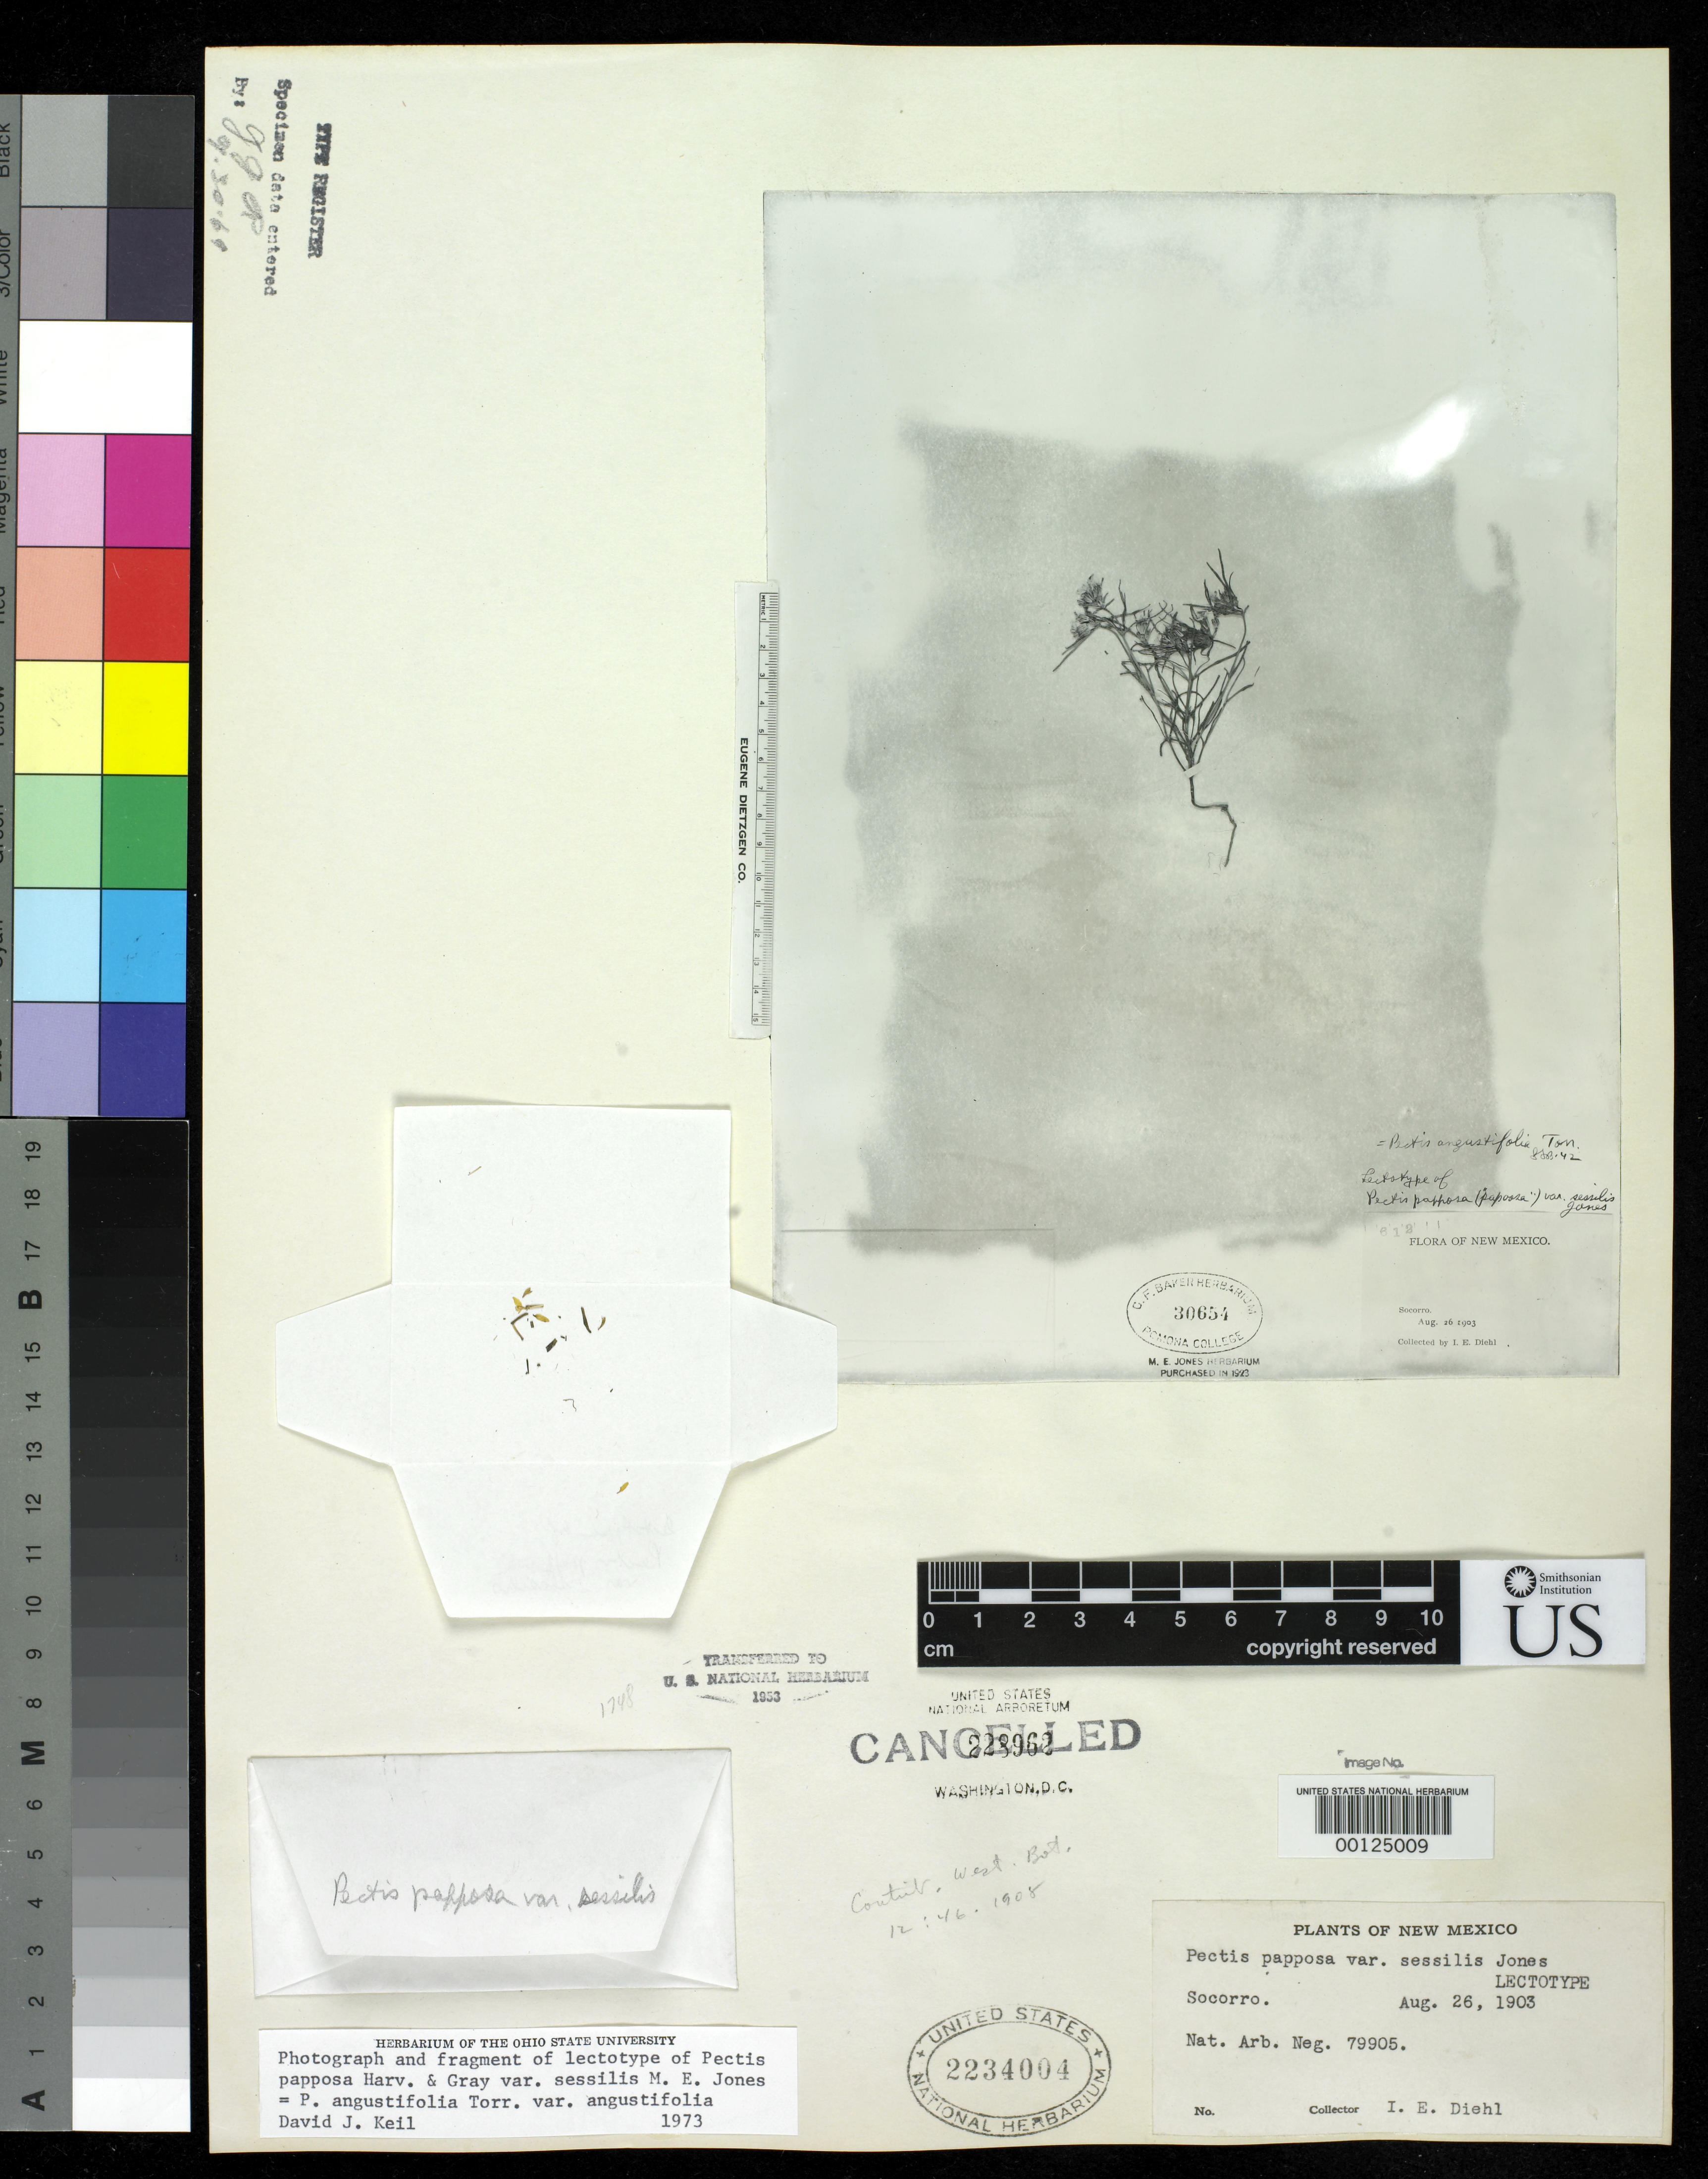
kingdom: Plantae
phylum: Tracheophyta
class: Magnoliopsida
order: Asterales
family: Asteraceae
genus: Pectis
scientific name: Pectis papposa var. sessilis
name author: M.E. Jones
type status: Isotype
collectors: I. Diehl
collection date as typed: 26 Aug 1903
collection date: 1903-08-26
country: United States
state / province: New Mexico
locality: Socorro, near Hillsbora.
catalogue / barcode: US 2234004